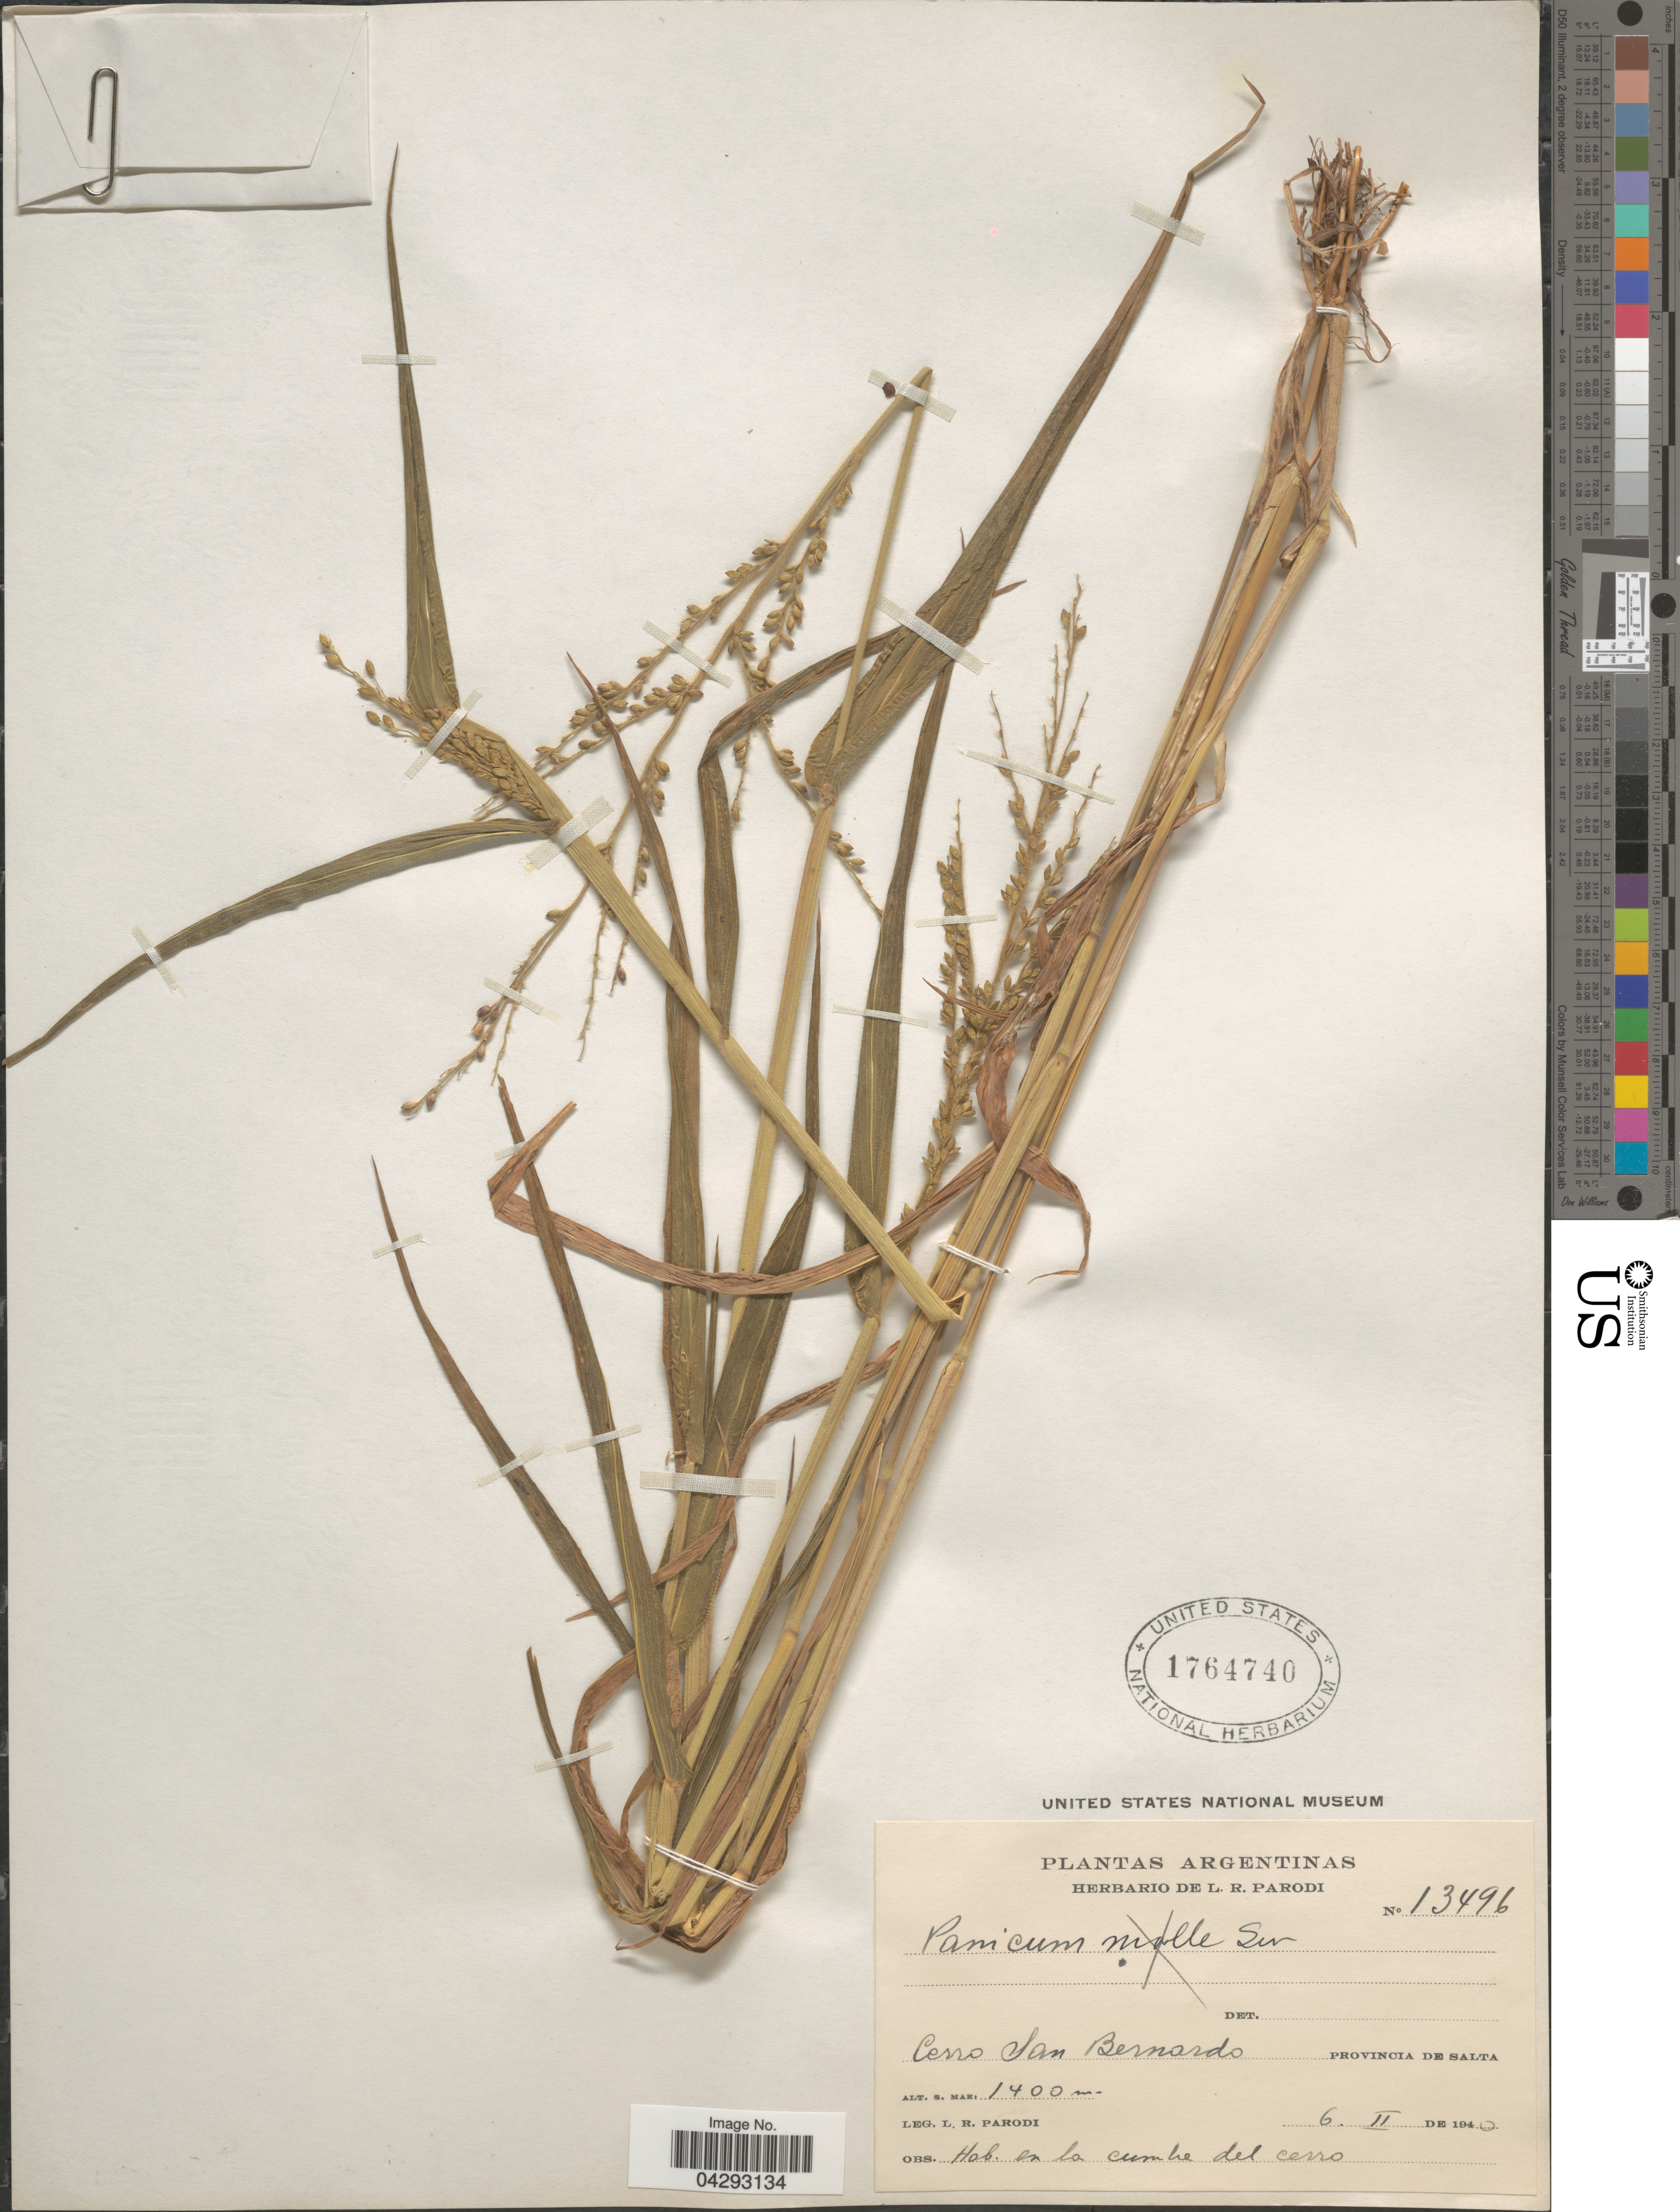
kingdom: Plantae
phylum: Tracheophyta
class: Liliopsida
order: Poales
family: Poaceae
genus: Urochloa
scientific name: Urochloa lorentziana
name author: (Mez) Morrone & Zuloaga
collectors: L. R. Parodi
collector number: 13496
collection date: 1940-02-06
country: Argentina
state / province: Salta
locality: Cerro San Bernardo. Provincia de Salta. En la cumbre del cerro.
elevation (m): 1400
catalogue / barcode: US 1764740